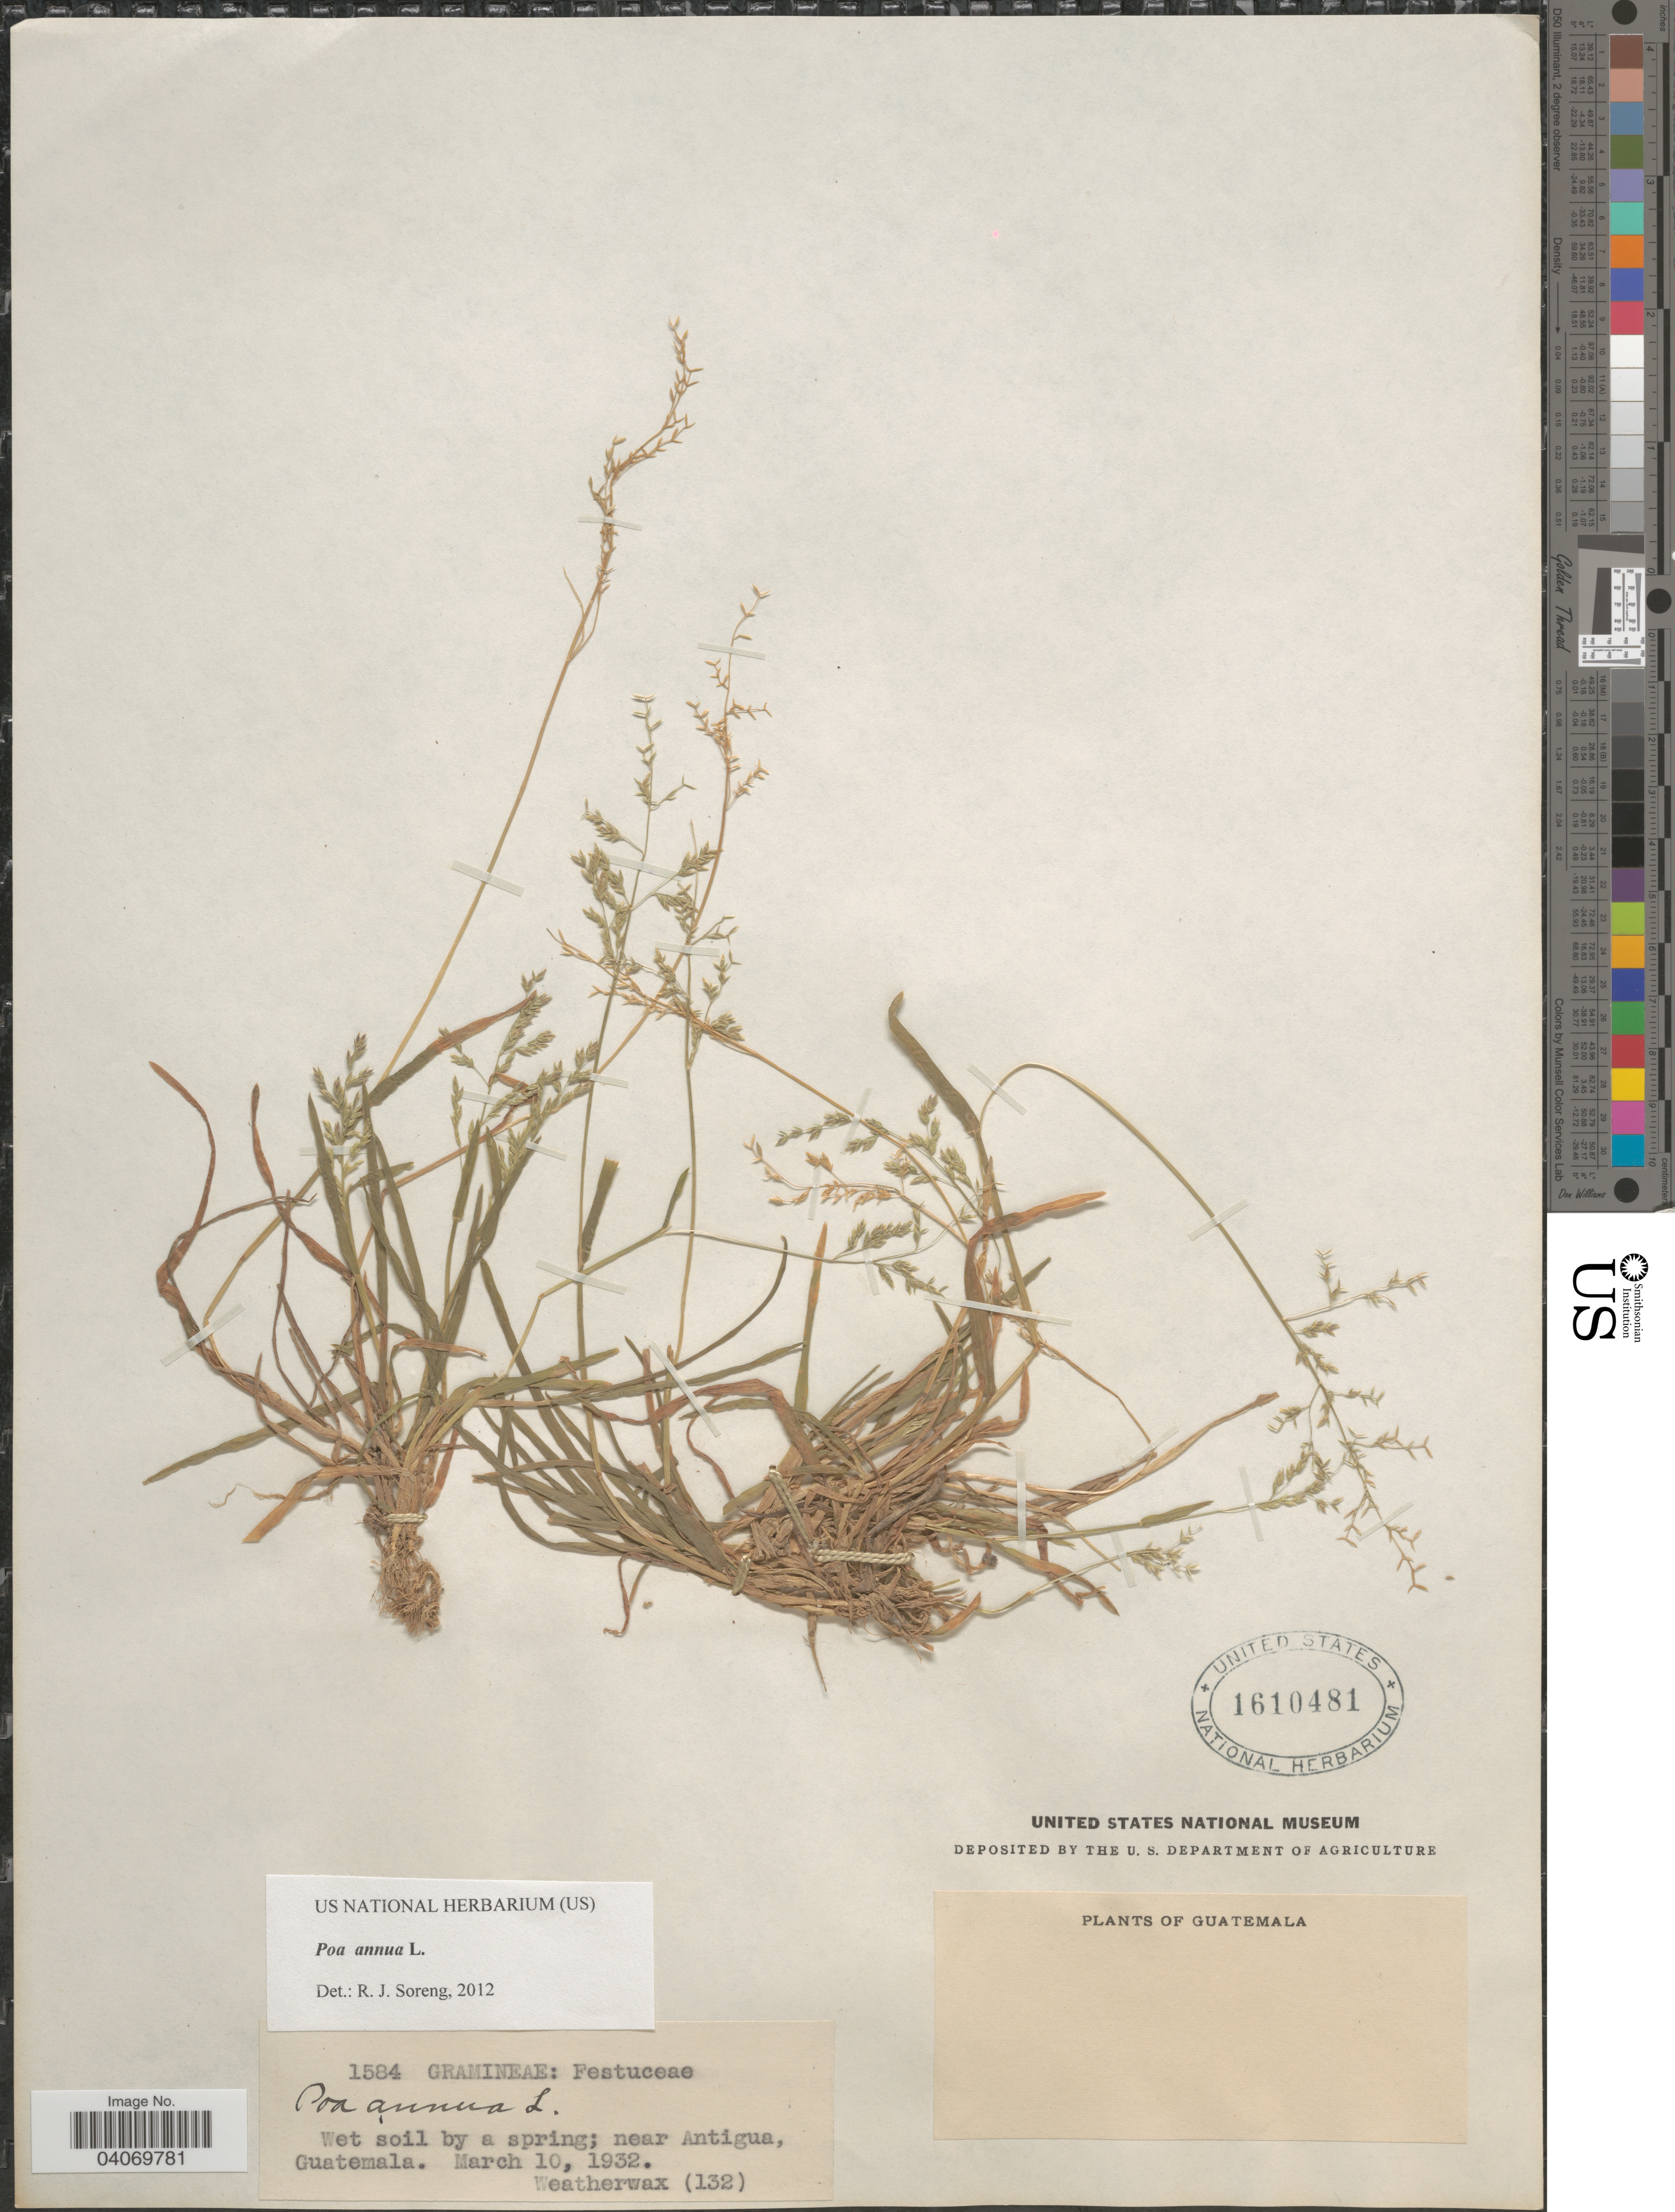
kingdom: Plantae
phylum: Tracheophyta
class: Liliopsida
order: Poales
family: Poaceae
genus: Poa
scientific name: Poa annua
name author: L.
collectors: -. Weatherwax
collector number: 132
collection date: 1932-03-10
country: Guatemala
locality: Wet soil by a spring; near Antigua.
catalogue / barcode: US 1610481